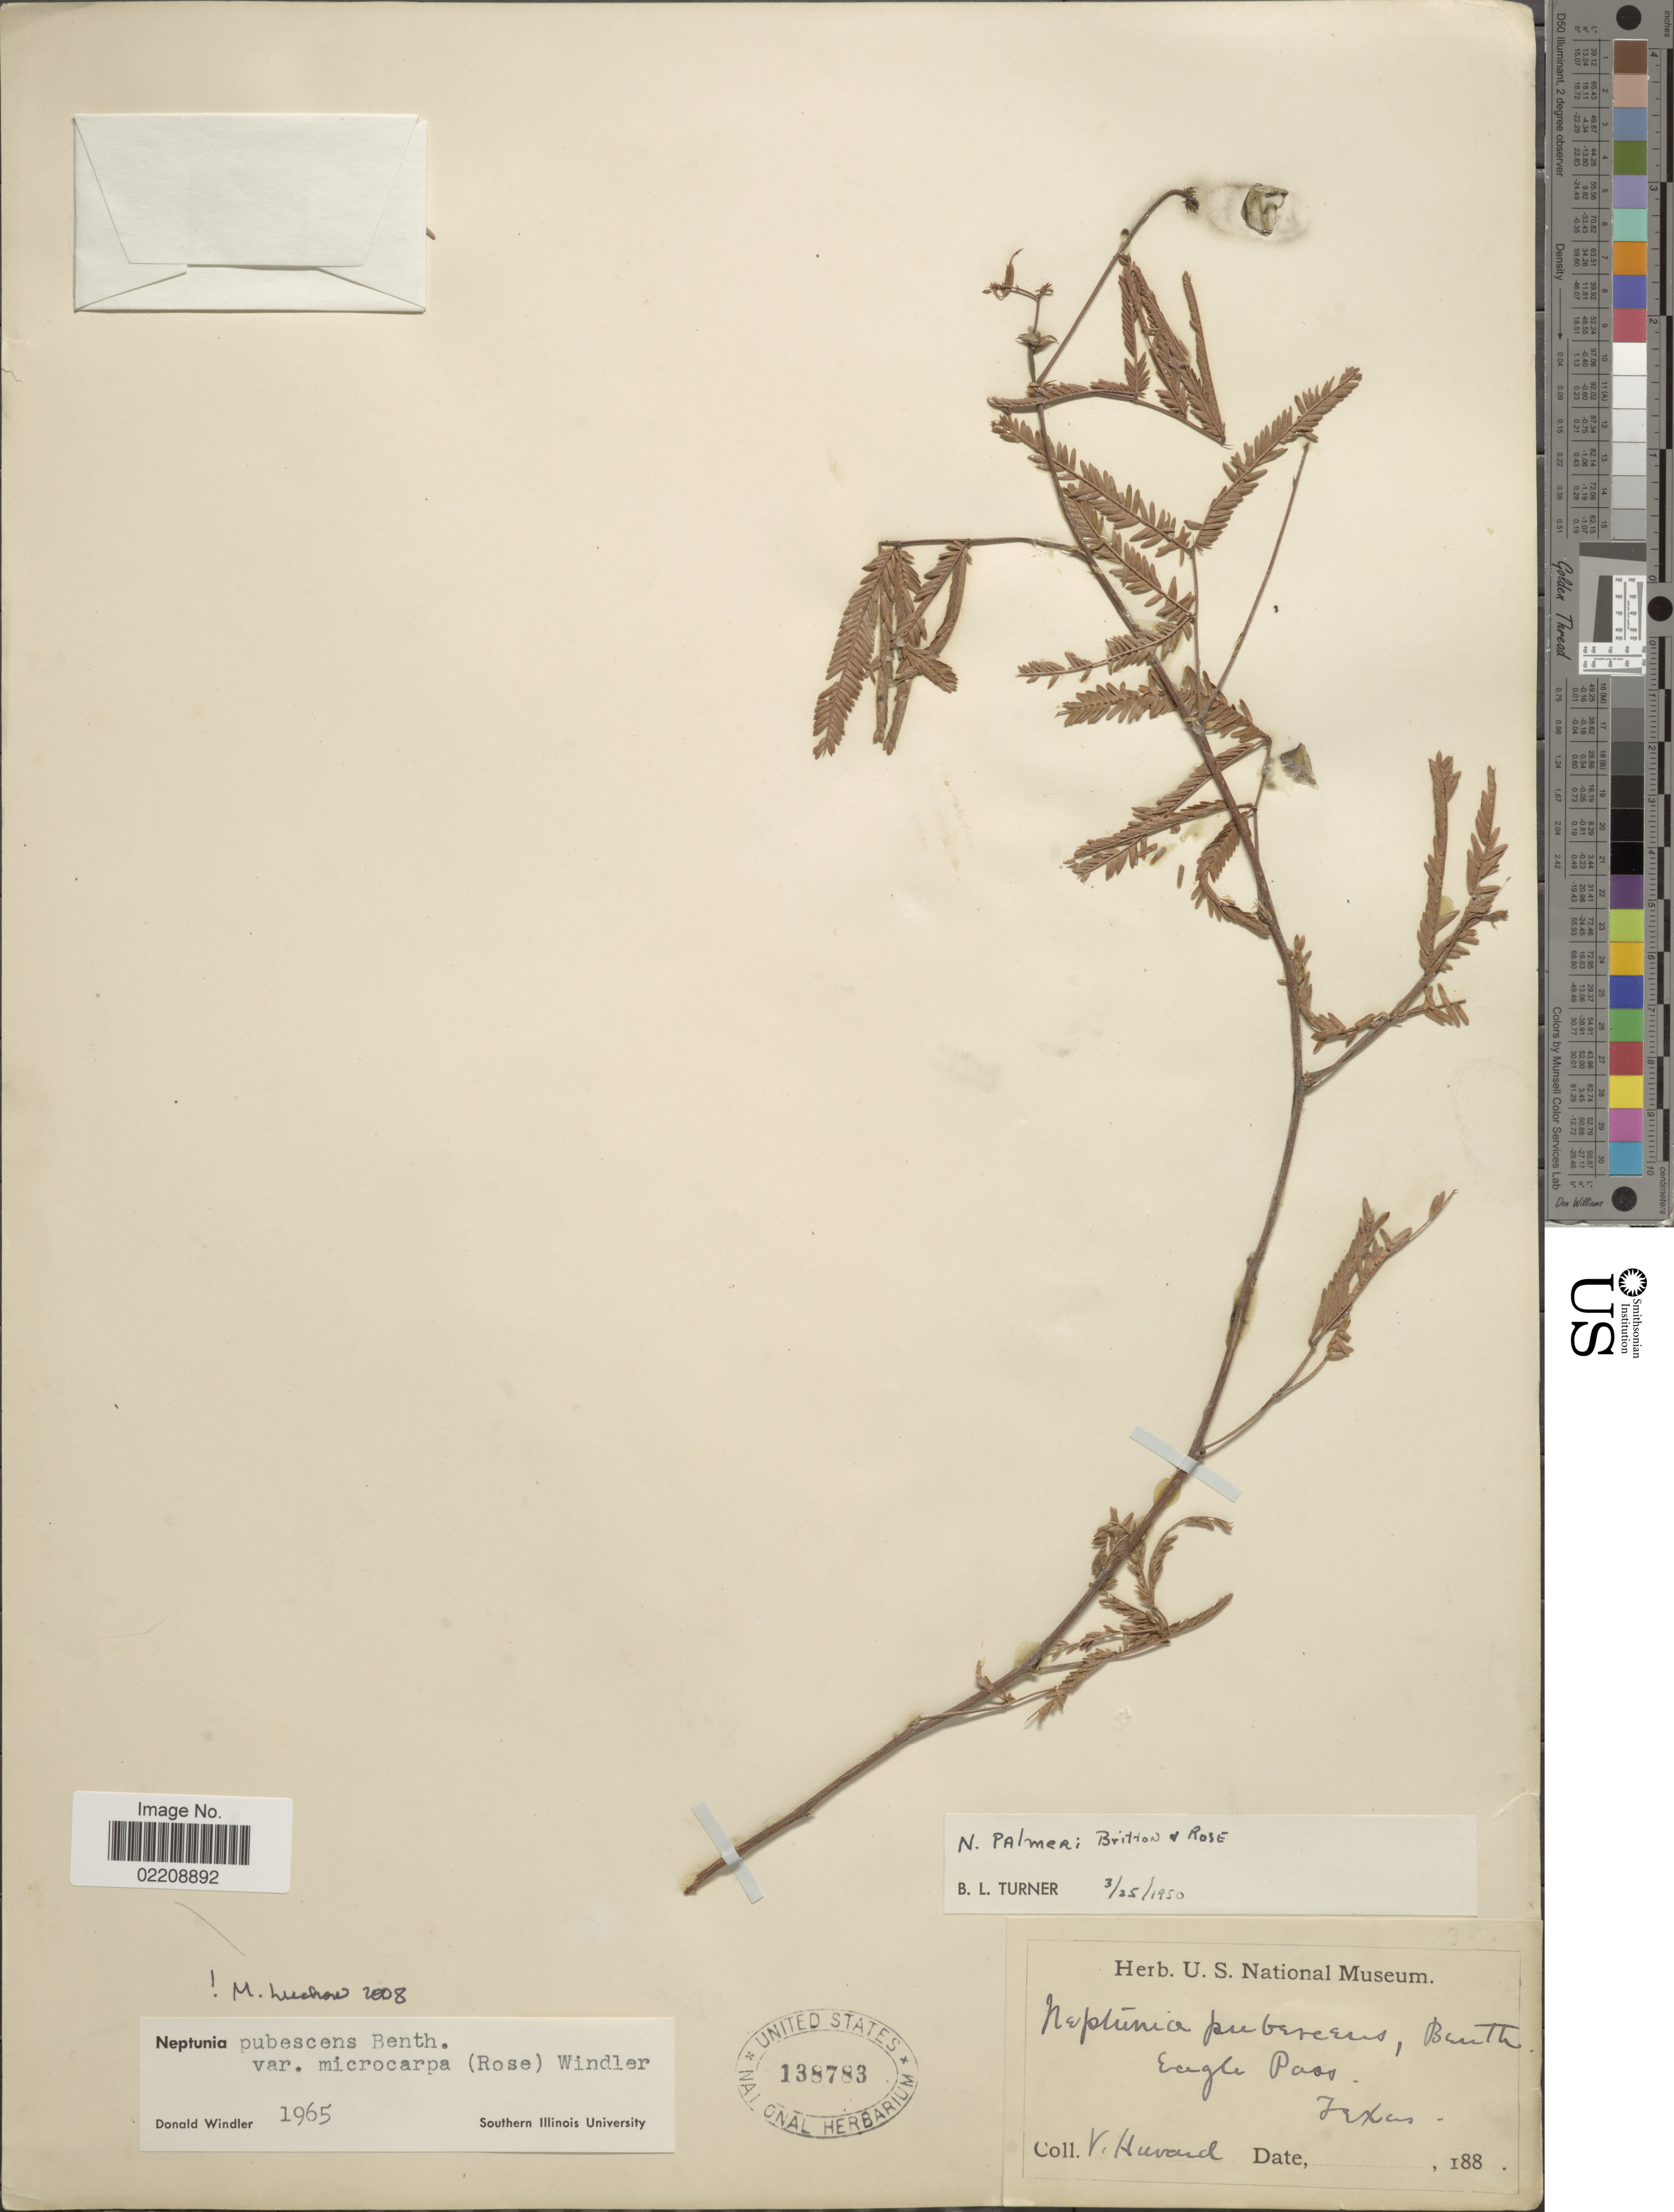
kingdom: Plantae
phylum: Tracheophyta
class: Magnoliopsida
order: Fabales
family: Fabaceae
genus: Neptunia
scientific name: Neptunia pubescens var. microcarpa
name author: Benth.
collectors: V. Havard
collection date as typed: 188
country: United States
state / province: Texas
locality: Eagle Pass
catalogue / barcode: US 138783